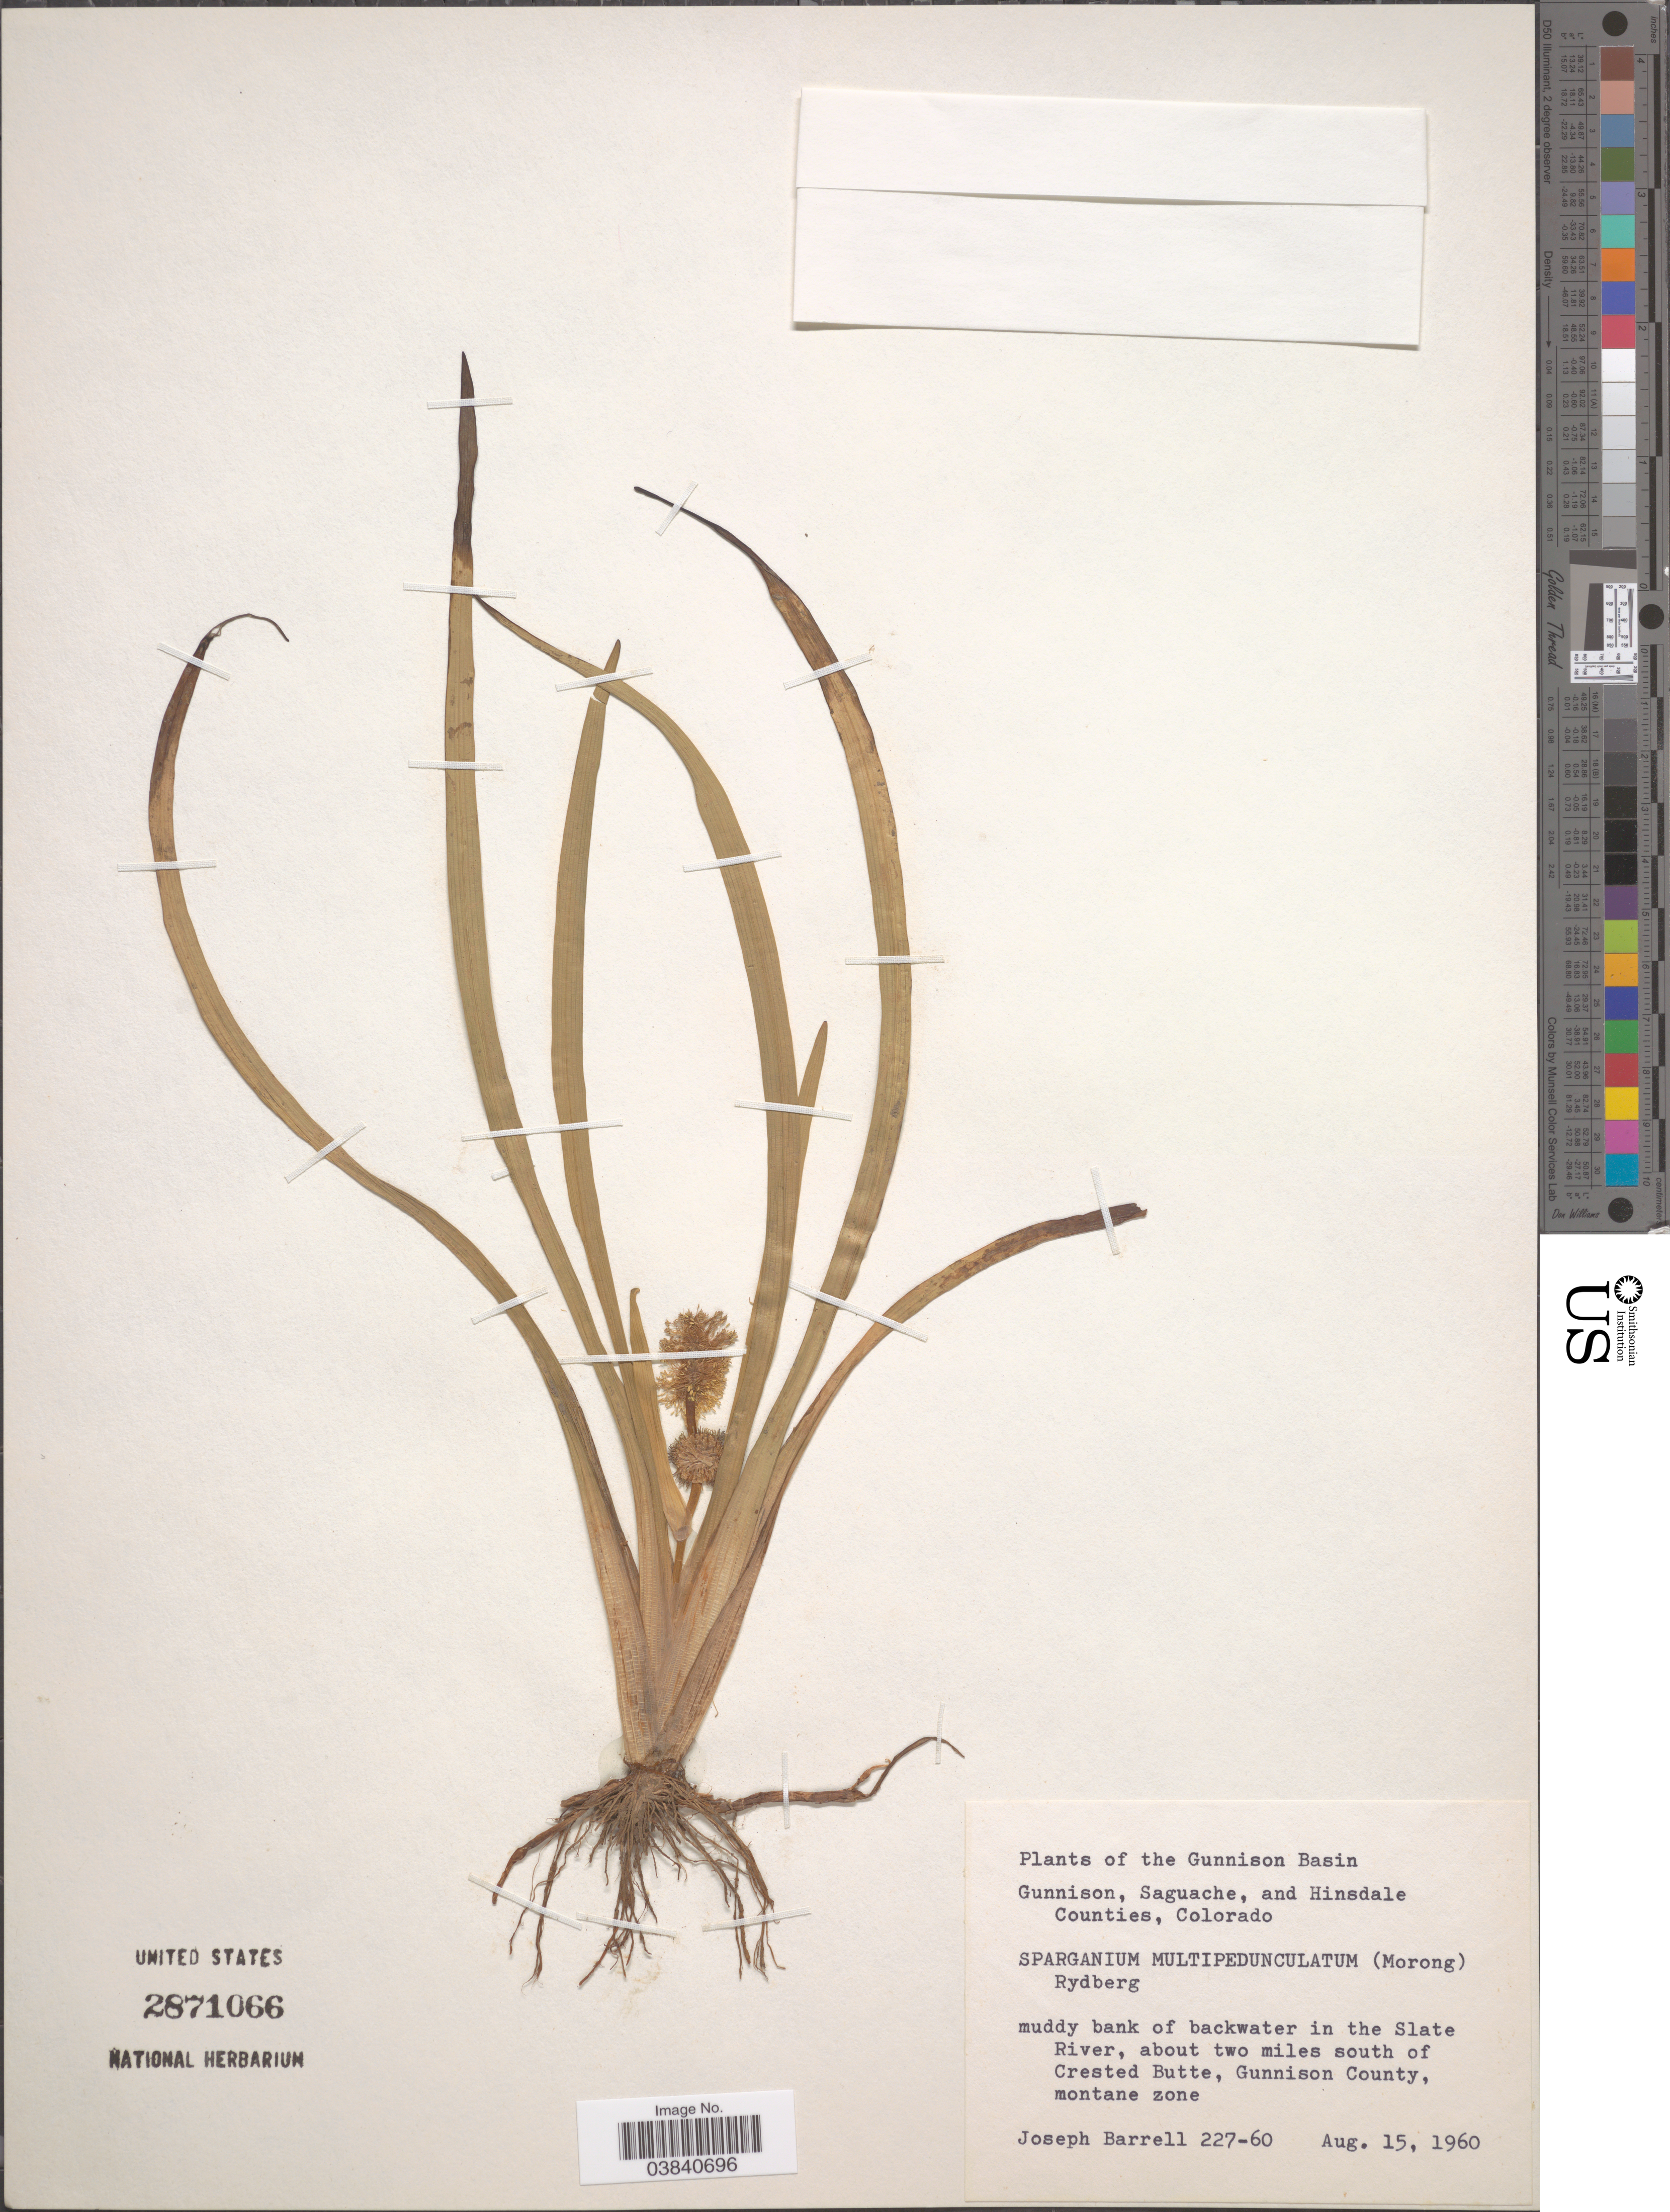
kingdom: Plantae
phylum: Tracheophyta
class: Liliopsida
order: Poales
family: Typhaceae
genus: Sparganium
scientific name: Sparganium multipedunculatum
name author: (Morong) Rydb.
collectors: J. Barrell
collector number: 227-60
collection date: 1960-08-15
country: United States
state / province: Colorado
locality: Gunnison Basin. Muddy bank of backwater in the Slate River, about two miles south of Crested Butte, Gunnison County, montane zone.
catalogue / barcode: US 2871066